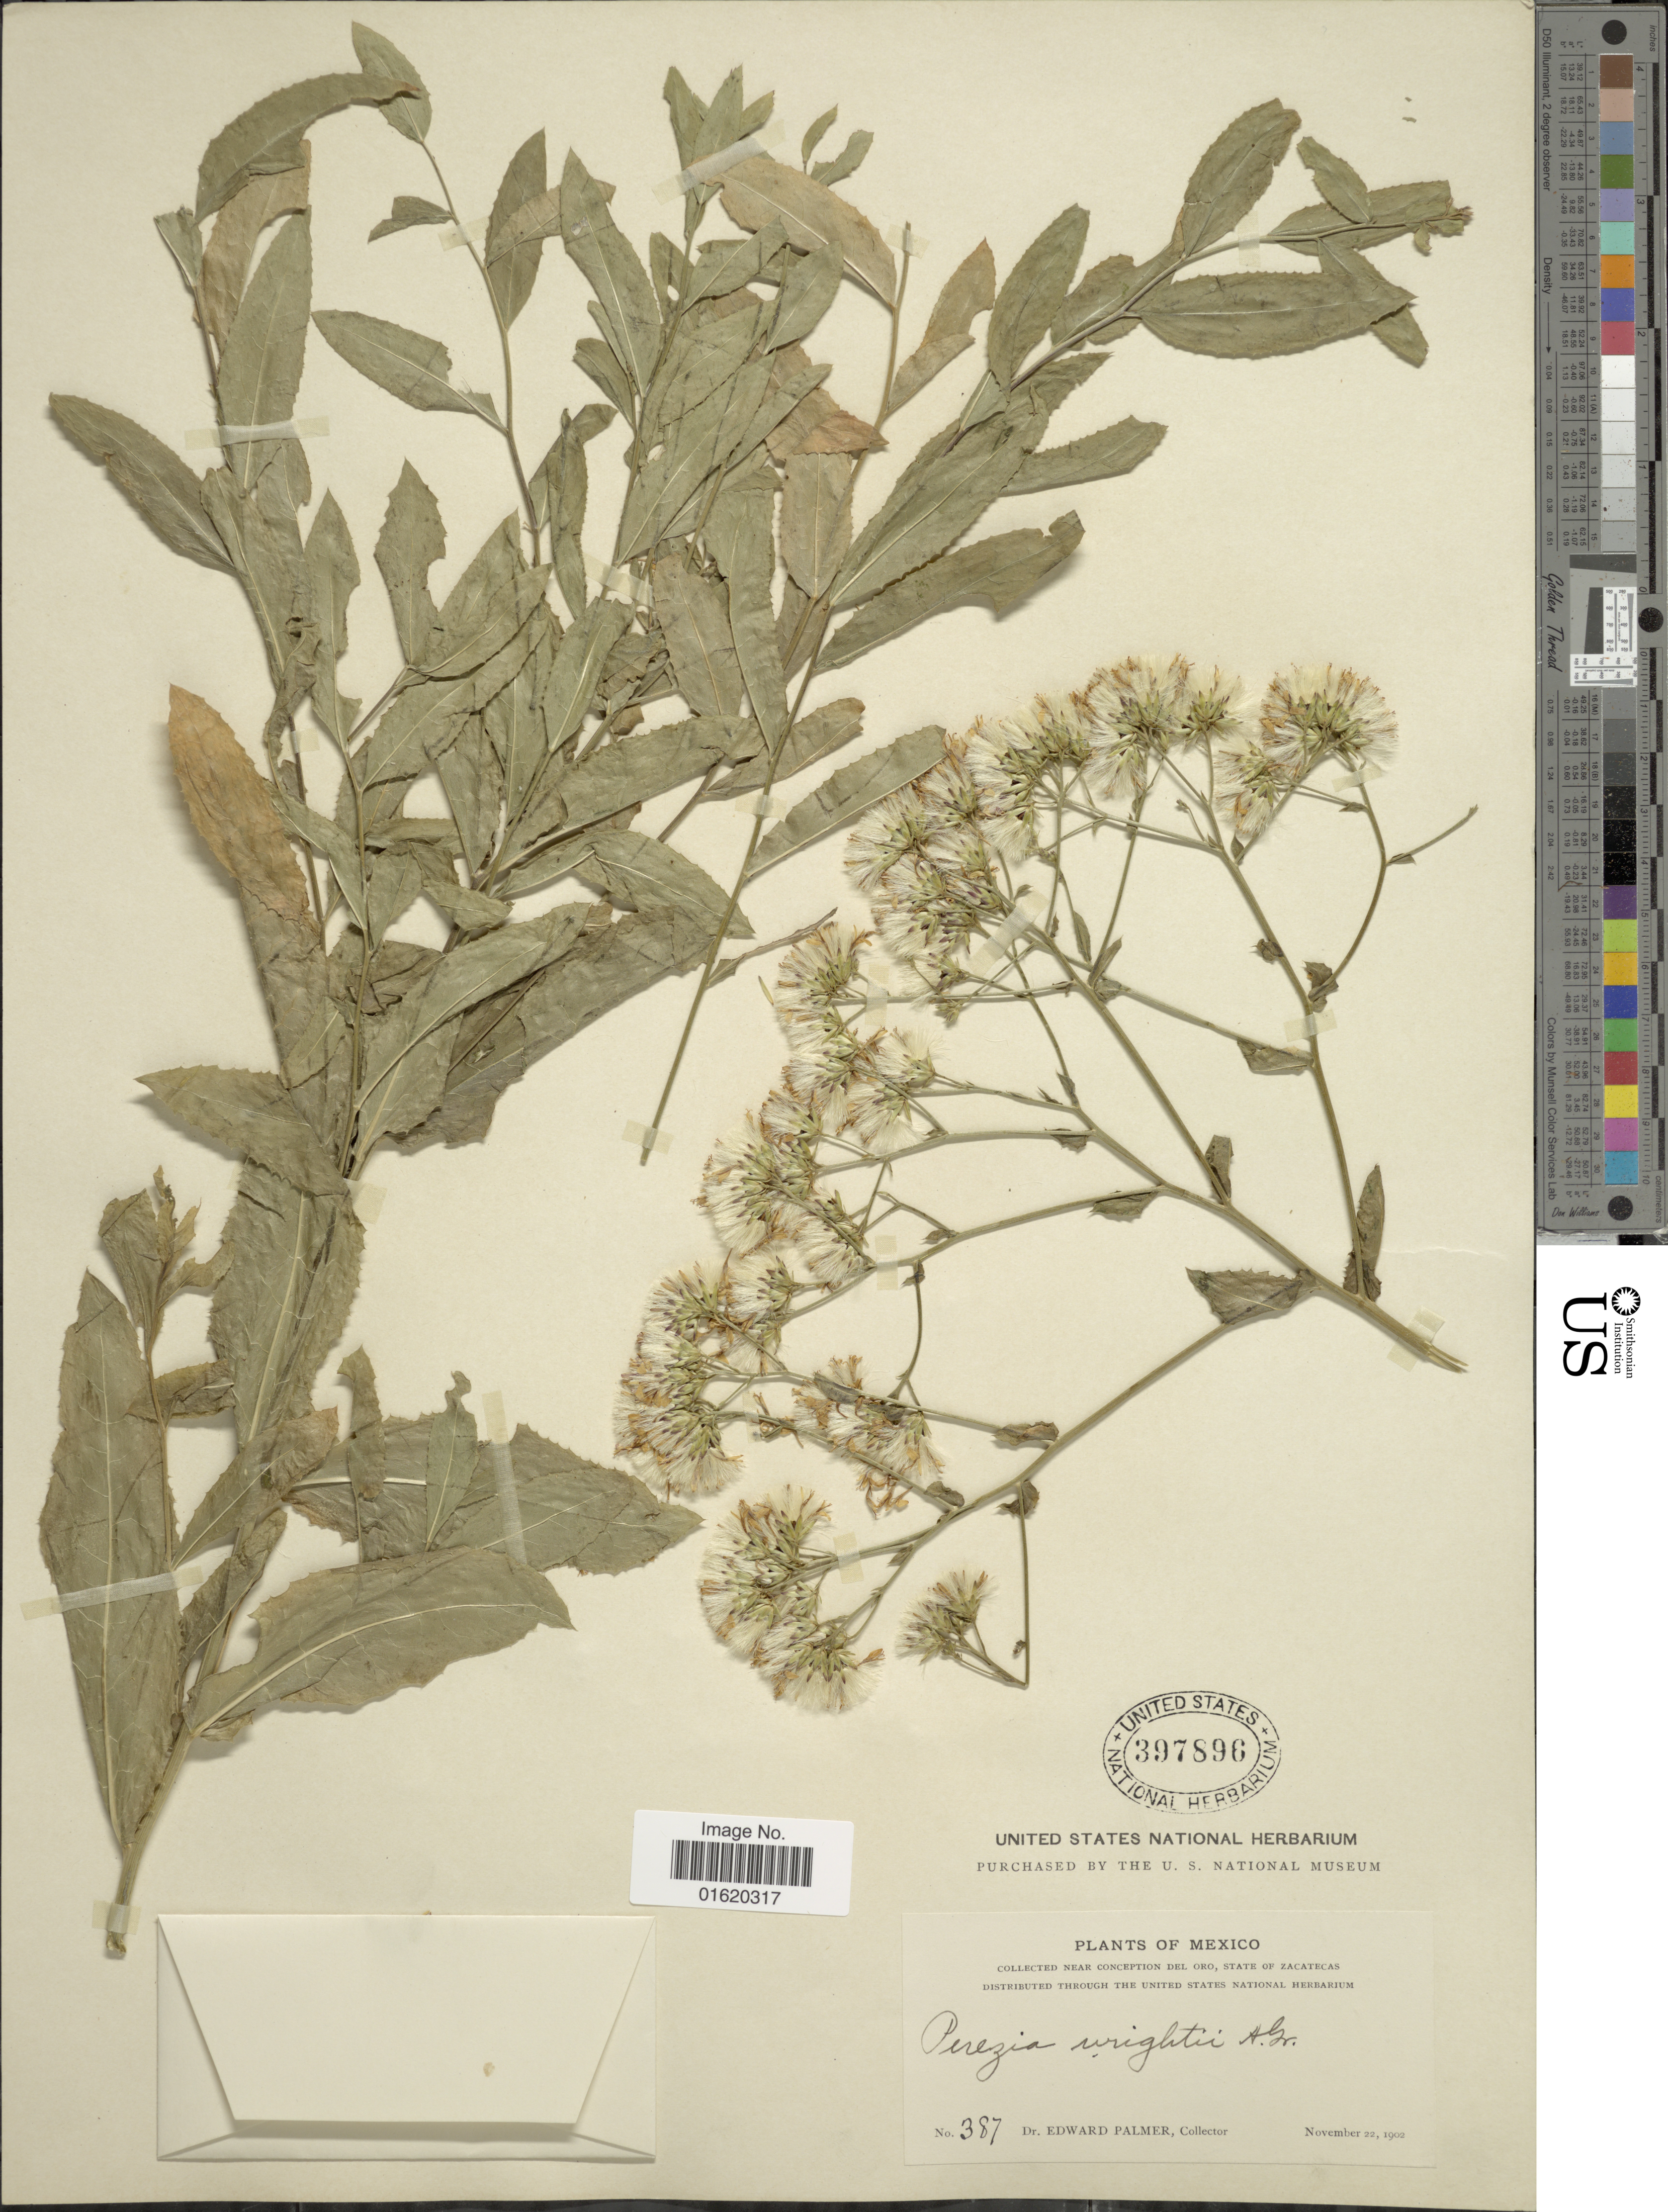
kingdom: Plantae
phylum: Tracheophyta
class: Magnoliopsida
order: Asterales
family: Asteraceae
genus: Acourtia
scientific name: Acourtia wrightii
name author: (A. Gray) Reveal & R.M. King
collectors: E. Palmer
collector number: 387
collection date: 1902-11-22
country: Mexico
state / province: Zacatecas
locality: Near Conception Del Oro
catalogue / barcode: US 397896